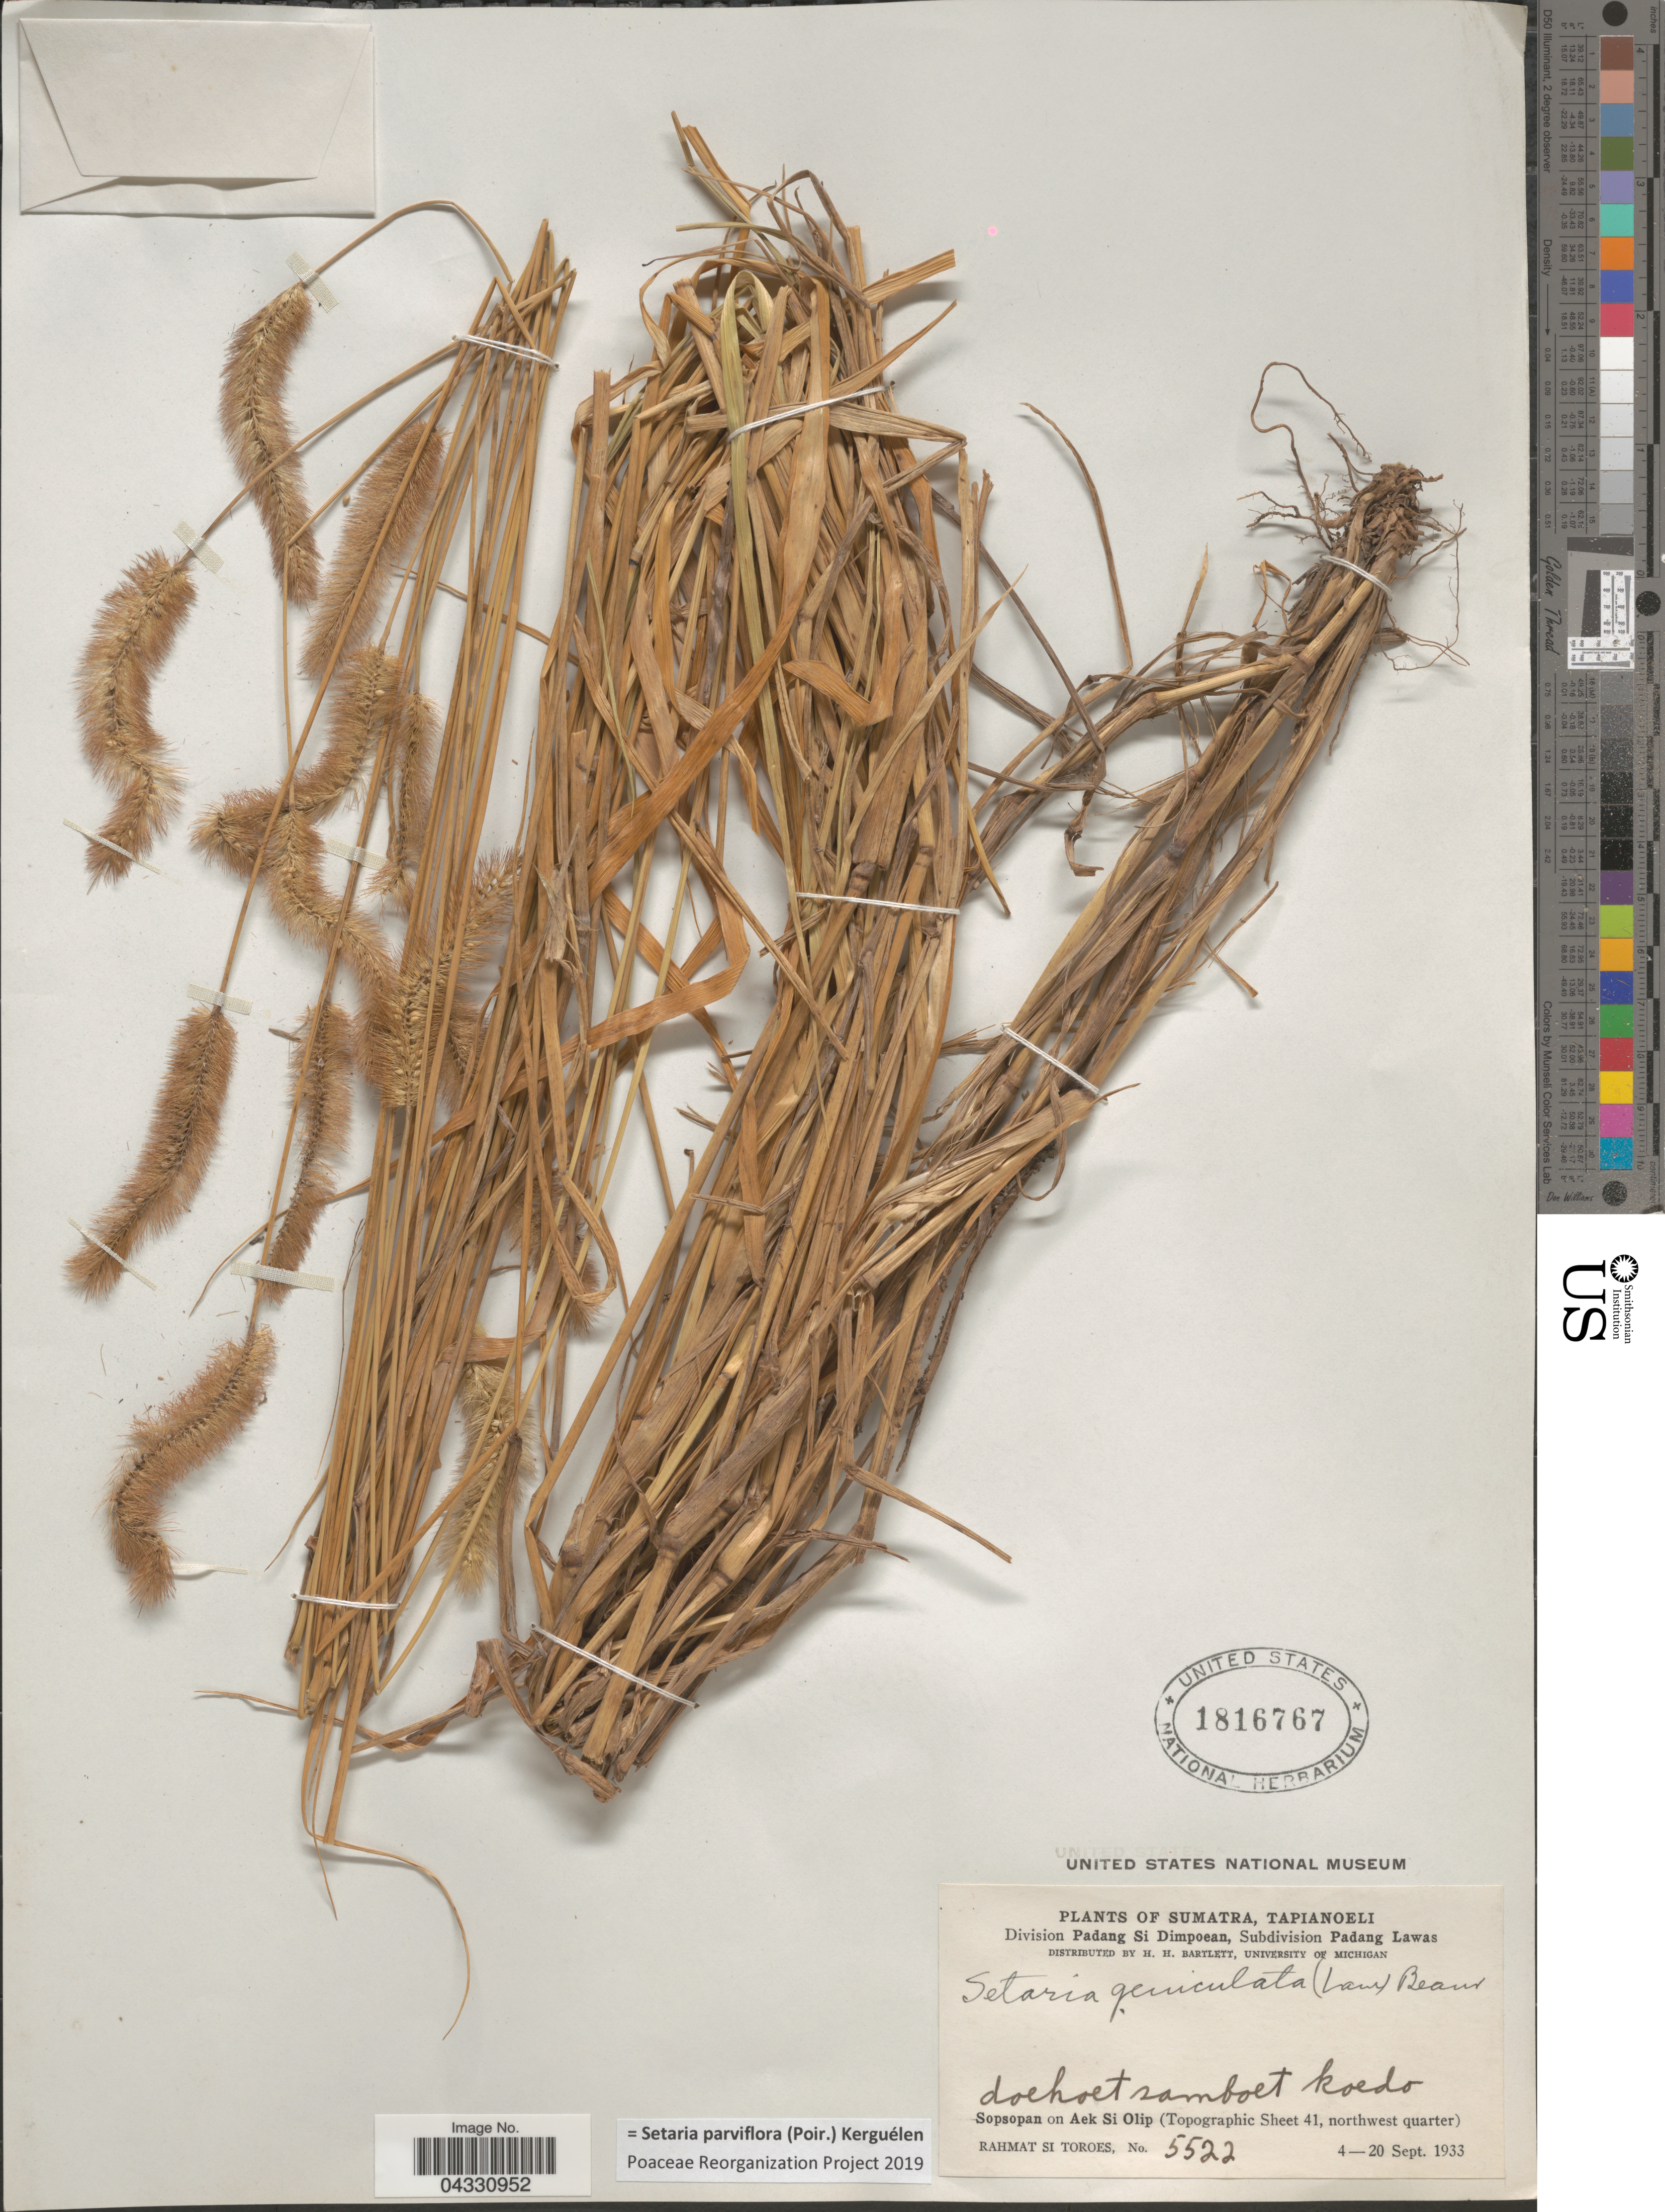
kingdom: Plantae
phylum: Tracheophyta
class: Liliopsida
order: Poales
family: Poaceae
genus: Setaria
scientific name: Setaria parviflora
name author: (Poir.) Kerguélen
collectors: Rahmat Si Boeea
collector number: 5522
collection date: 1933-09-04/1933-09-20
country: Indonesia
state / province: Sumatra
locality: Tapianoeli. Division Padang Si Dimpoean, Subdivision Padang Lawas. Sopsopan on Aek Si Olip (Topographic sheet 41, northwest quarter).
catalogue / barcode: US 1816767